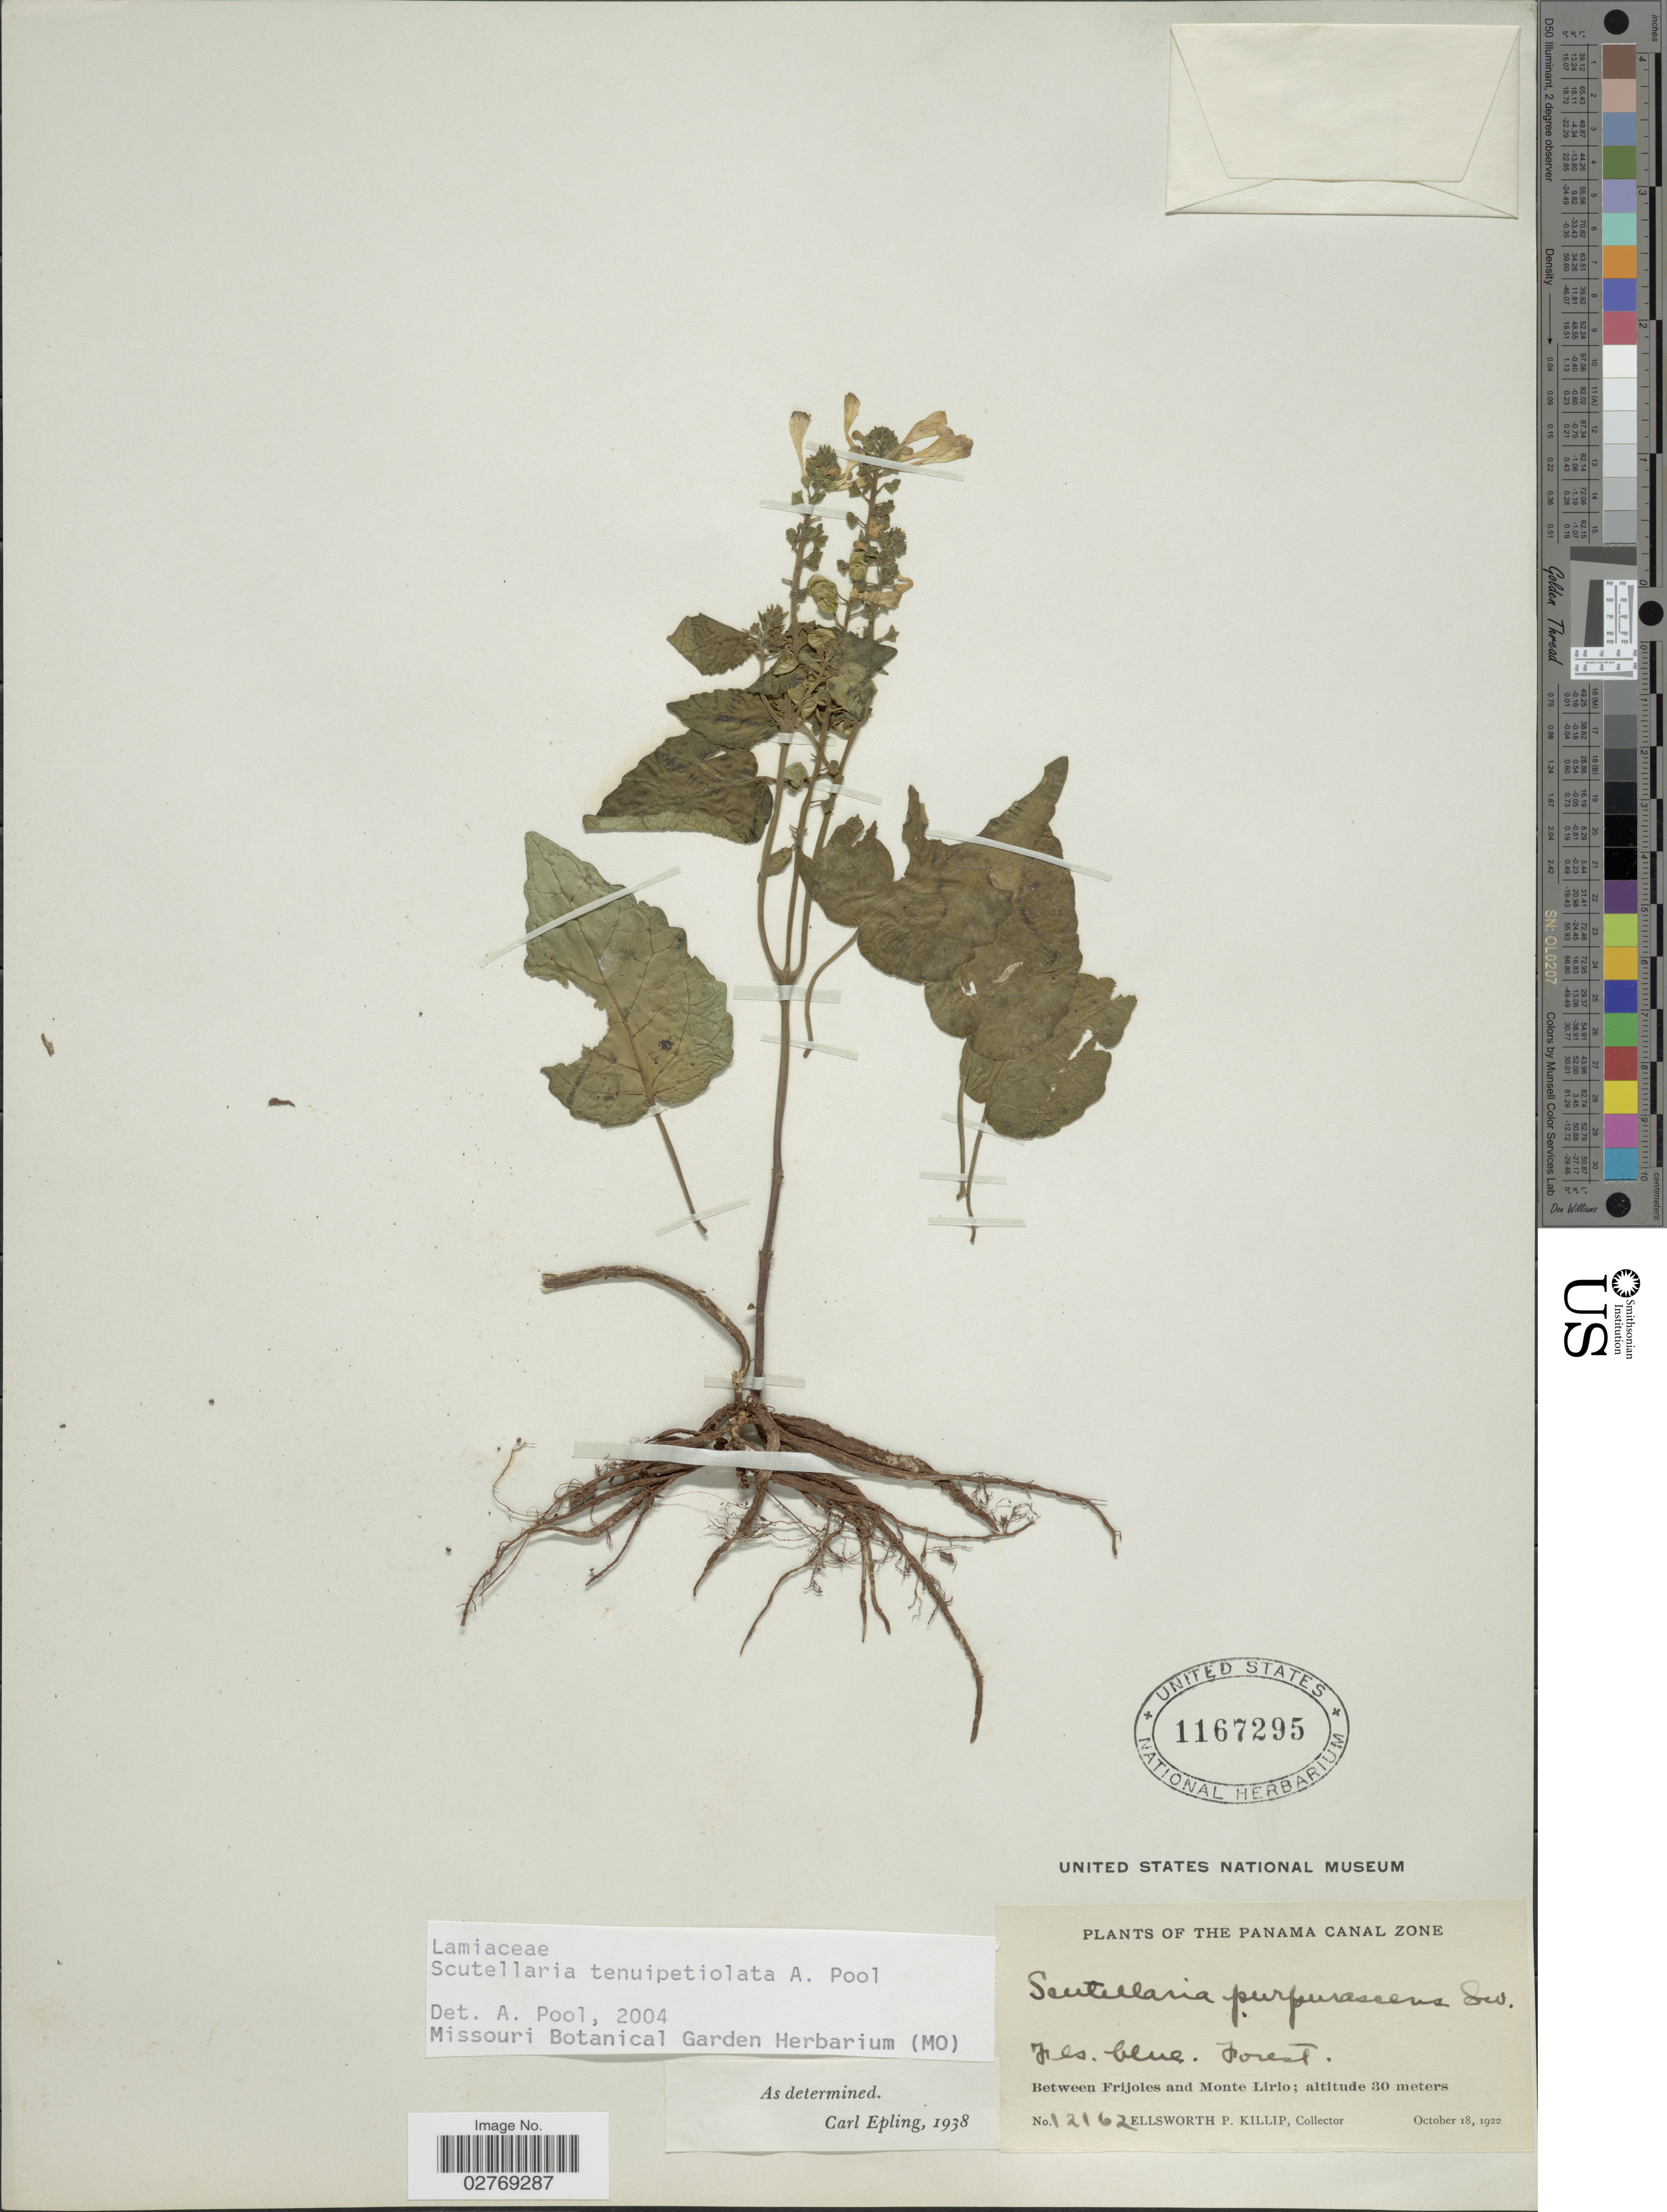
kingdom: Plantae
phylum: Tracheophyta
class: Magnoliopsida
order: Lamiales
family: Lamiaceae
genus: Scutellaria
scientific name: Scutellaria tenuipetiolata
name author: A. Pool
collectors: E. P. Killip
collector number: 12162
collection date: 1922-10-18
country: Panama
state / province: Colón / Panamá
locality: The Panama Canal Zone. Between Frijoles and Monte Lirio.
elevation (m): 30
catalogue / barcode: US 1167295